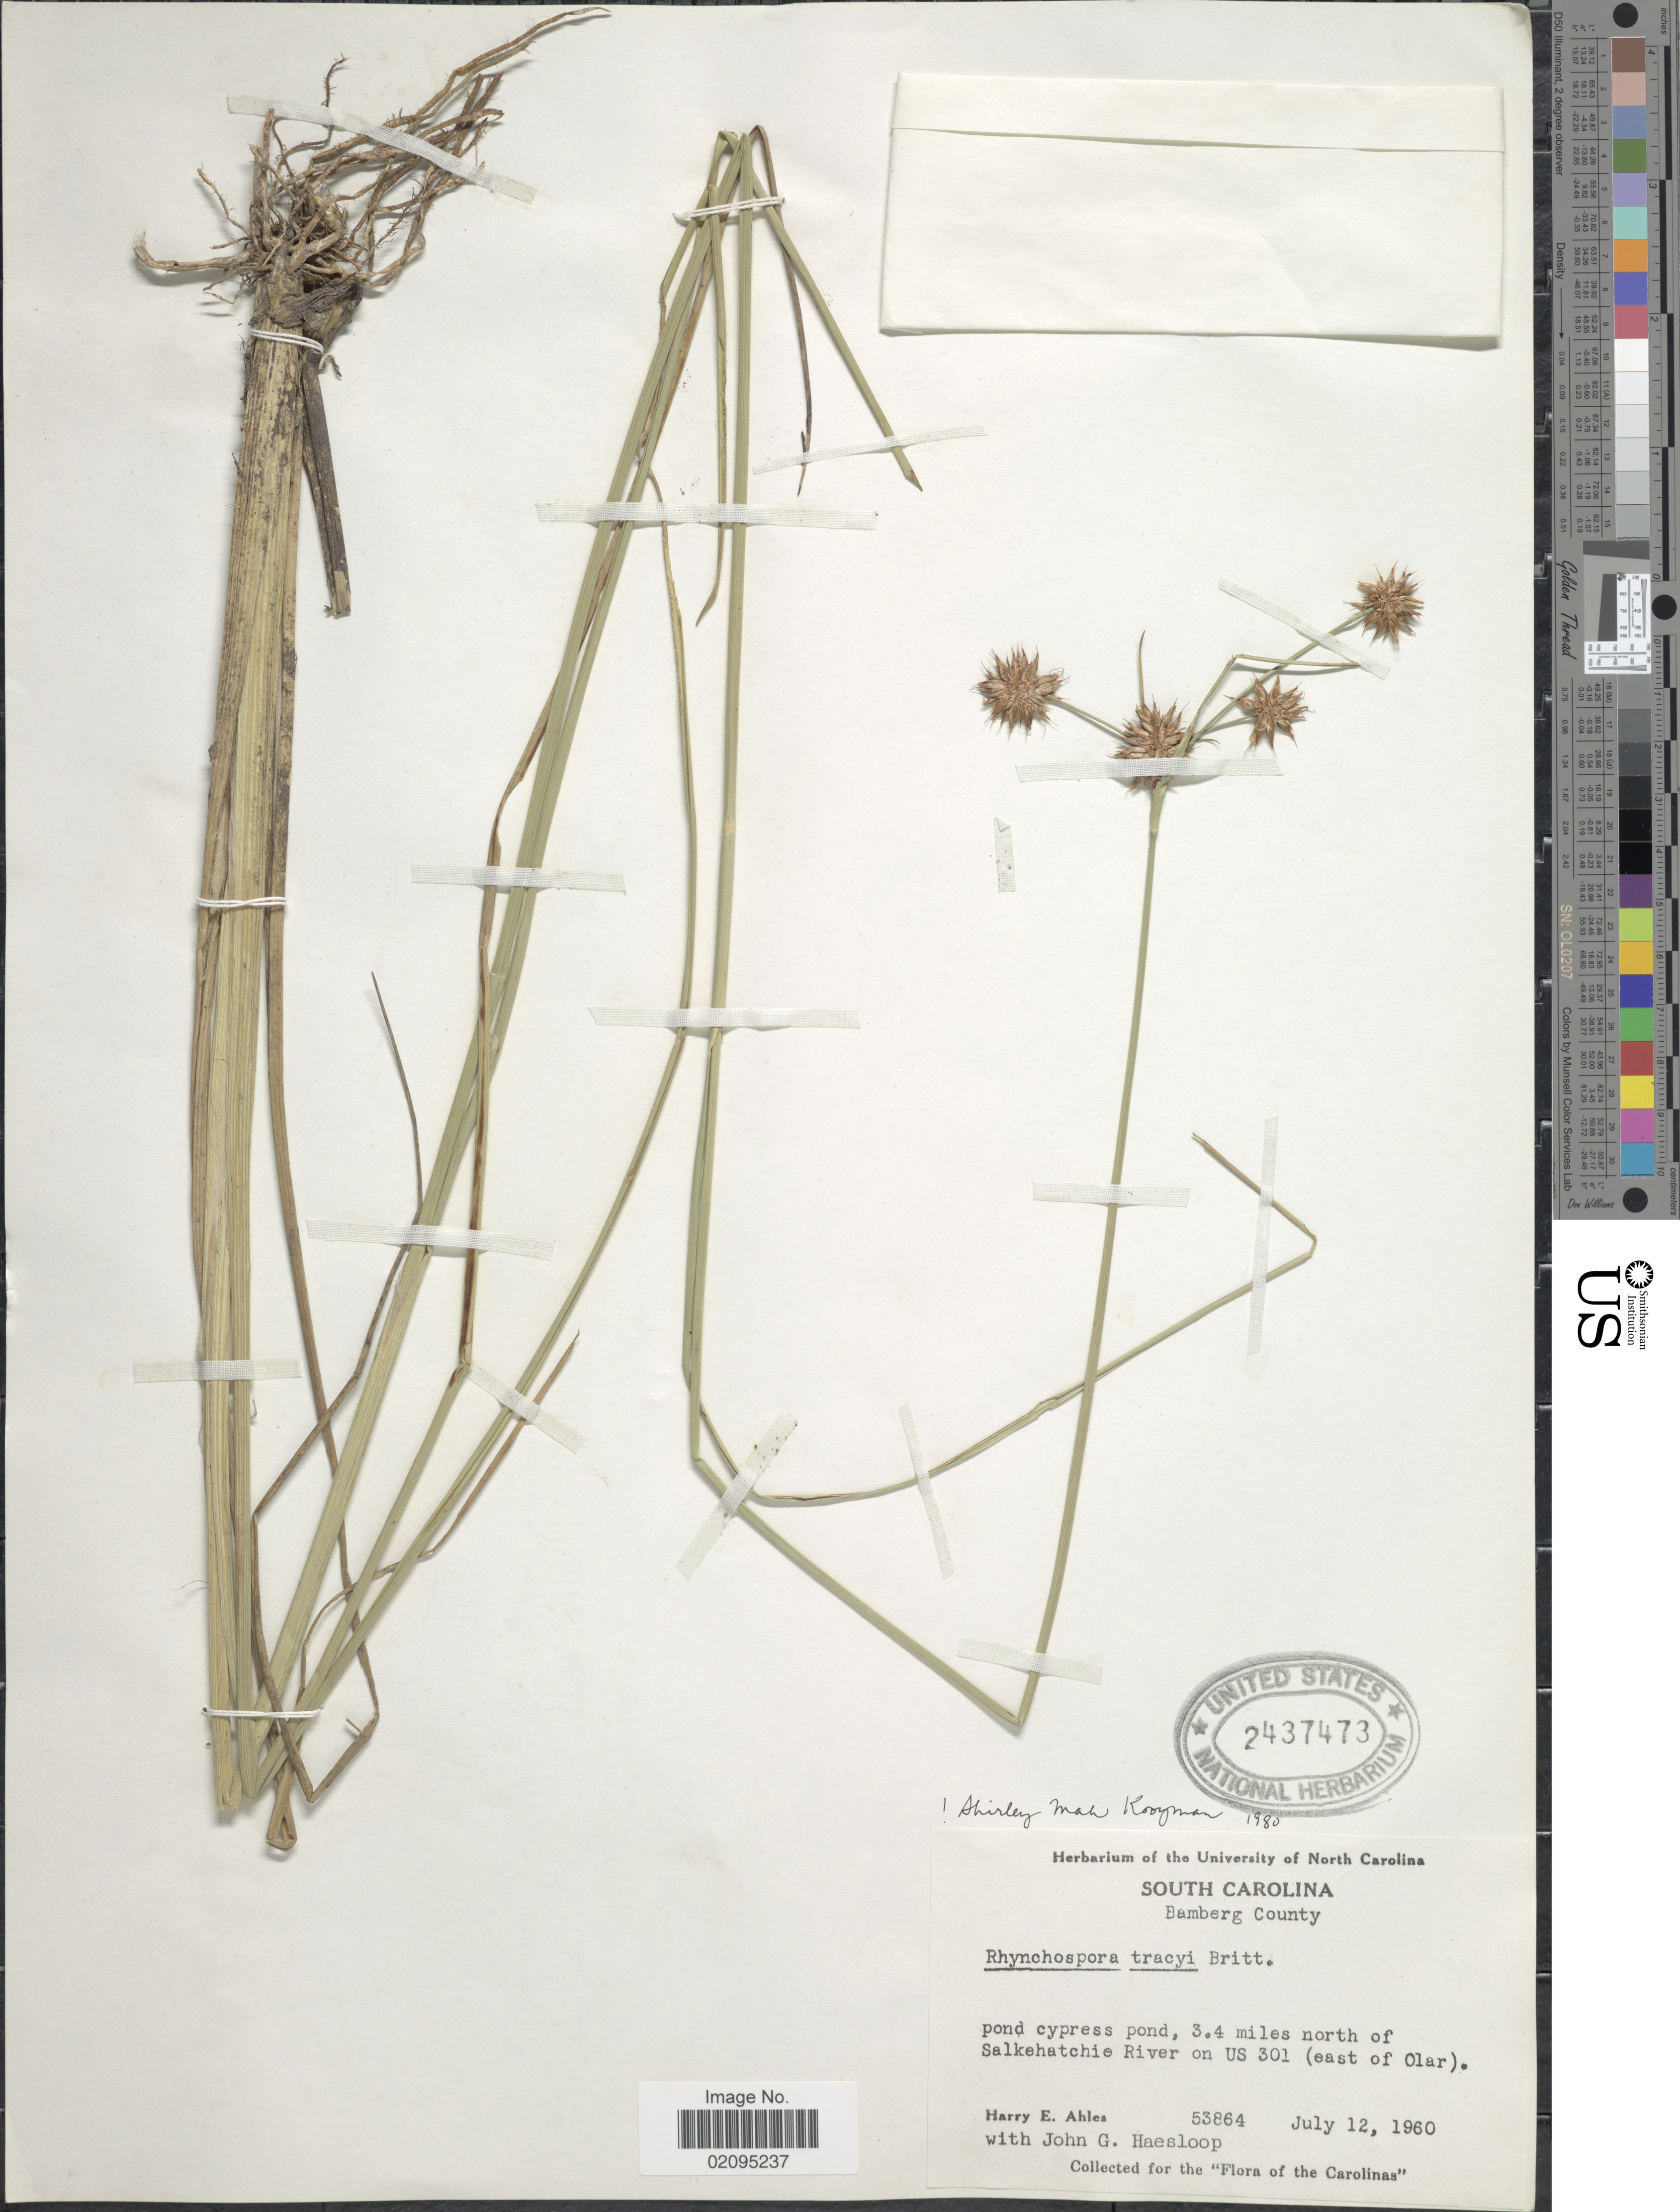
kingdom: Plantae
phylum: Tracheophyta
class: Liliopsida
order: Poales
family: Cyperaceae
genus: Rhynchospora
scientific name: Rhynchospora tracyi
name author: Britton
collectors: H. E. Ahles & J. Haesloop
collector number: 53864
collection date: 1960-07-12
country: United States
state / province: South Carolina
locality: Bamberg County, pond cypress pond, 3.4 miles north of Salkehatschie River on US 301 (east of Olar).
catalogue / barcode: US 2437473